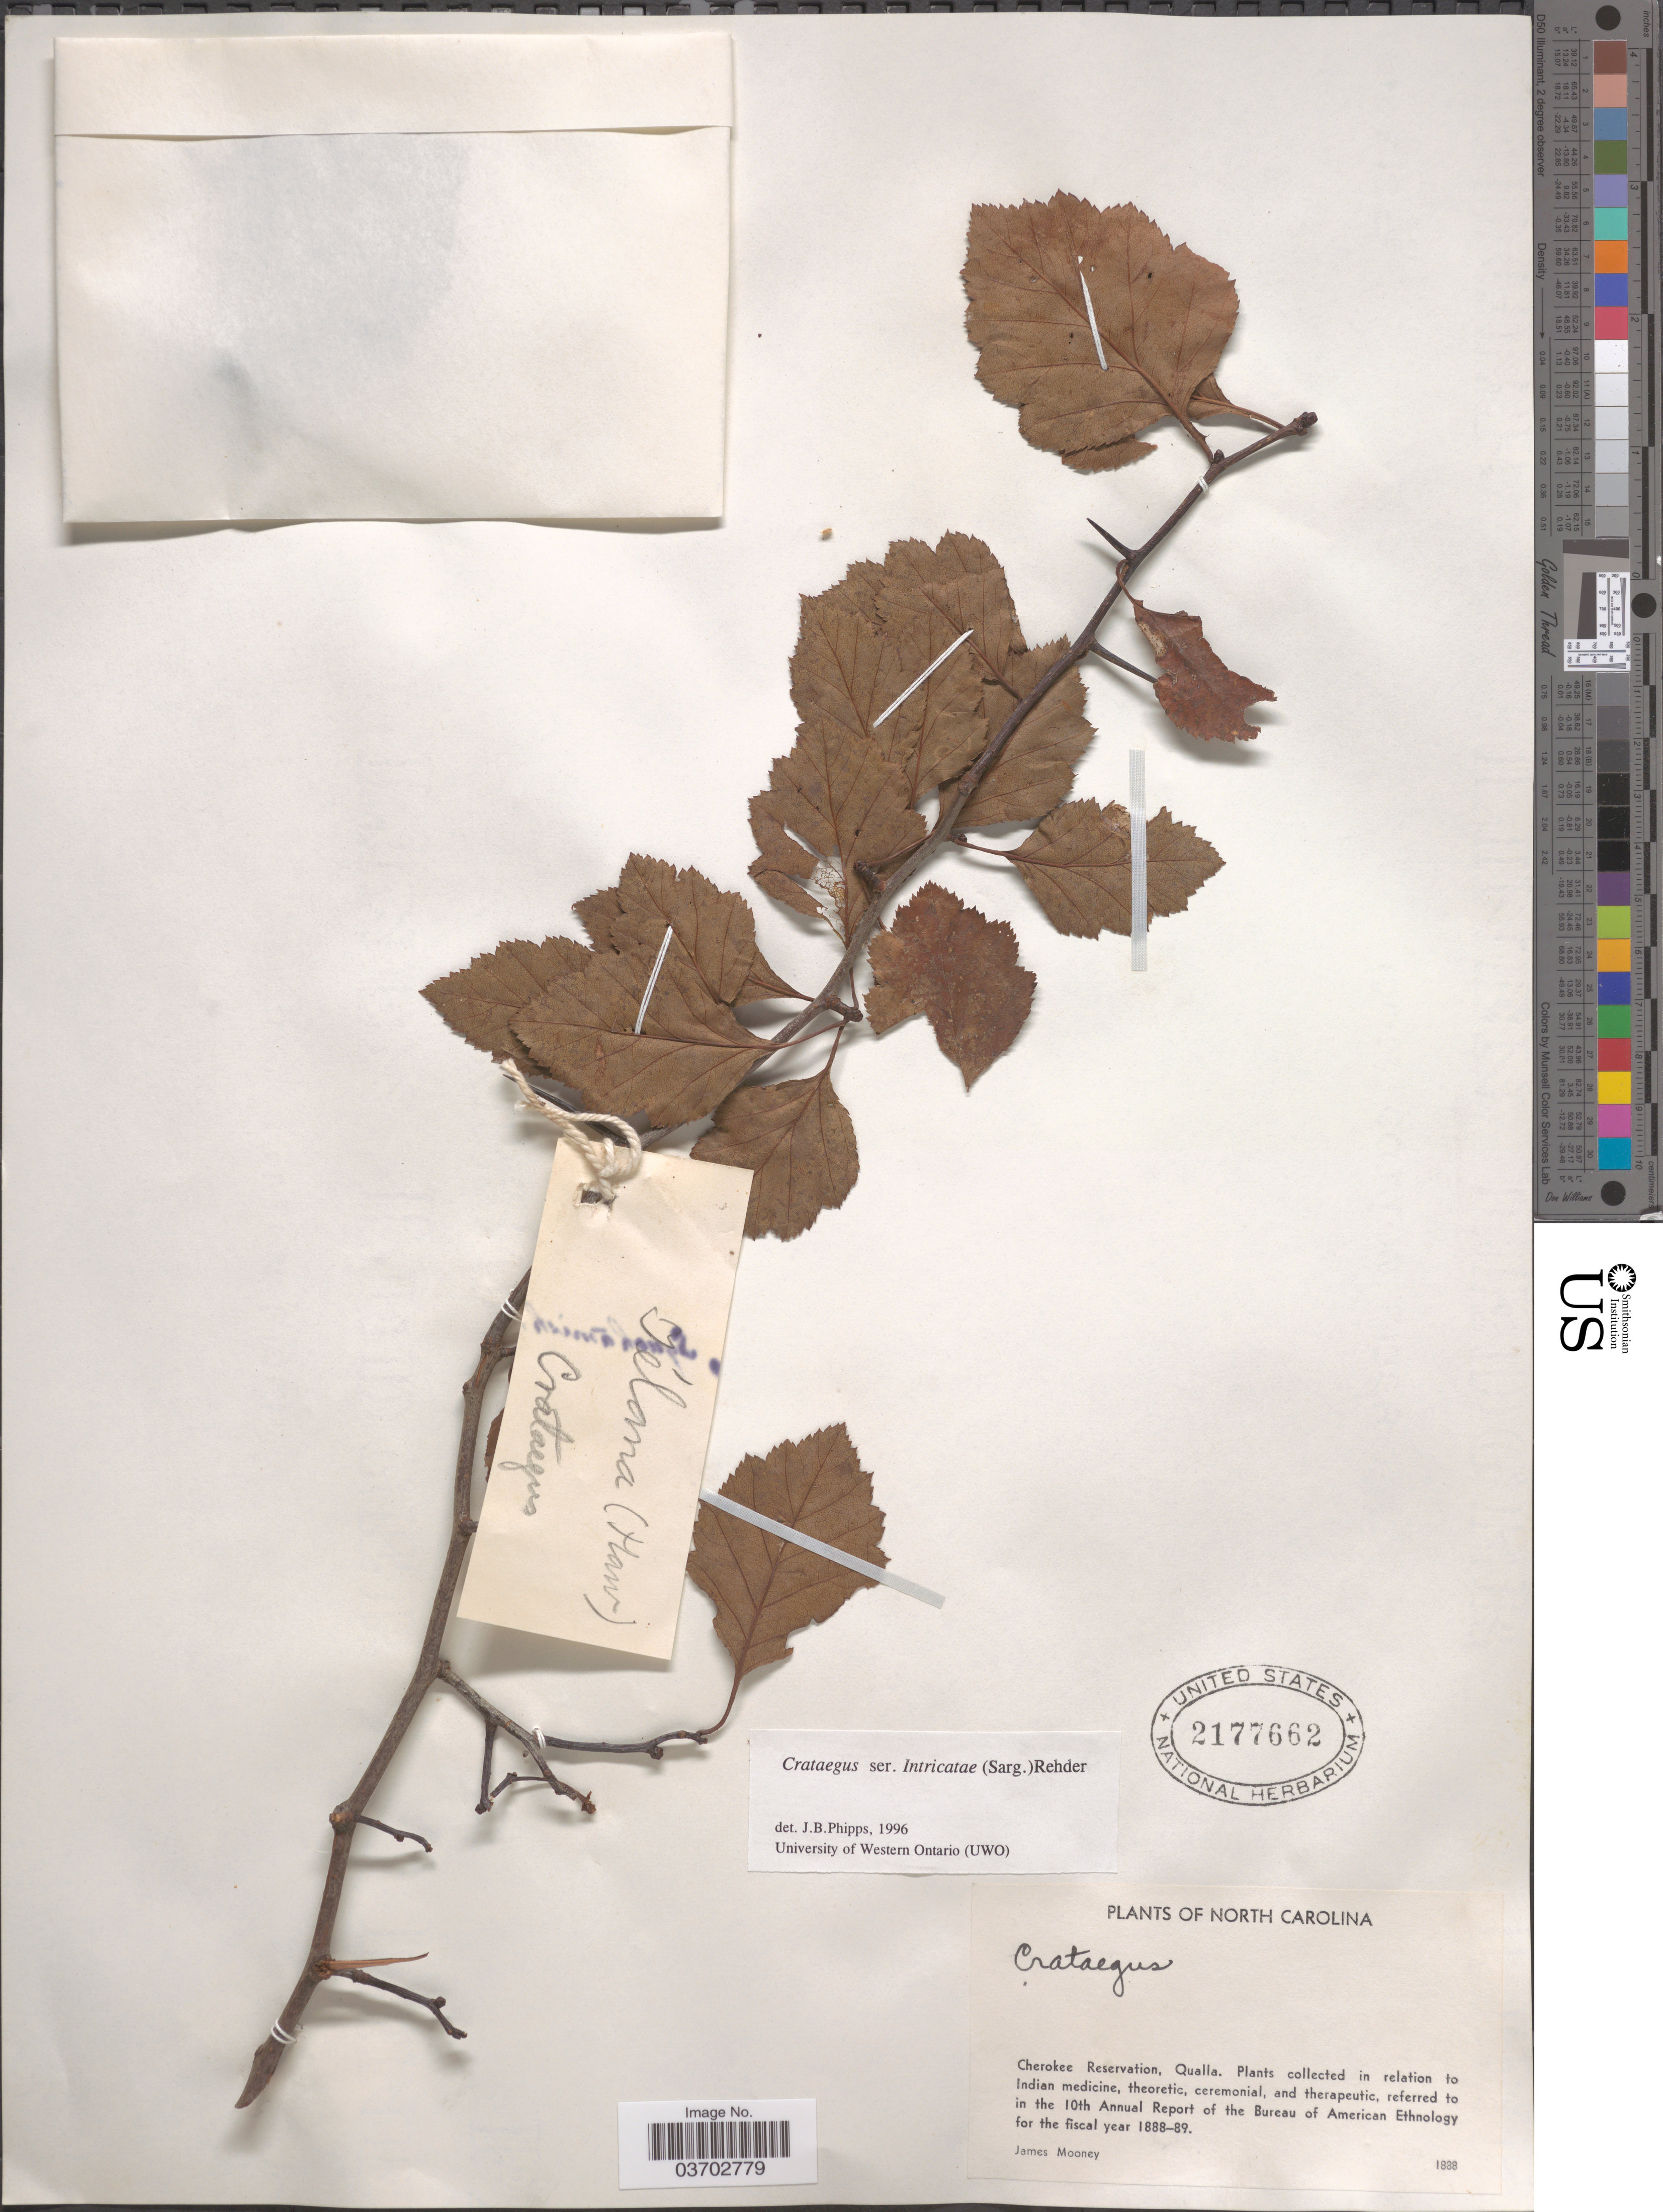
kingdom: Plantae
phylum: Tracheophyta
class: Magnoliopsida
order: Rosales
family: Rosaceae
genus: Crataegus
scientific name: Crataegus sp.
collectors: J. Mooney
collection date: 1888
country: United States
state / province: North Carolina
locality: Cherokee Reservation, Qualla.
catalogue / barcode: US 2177662